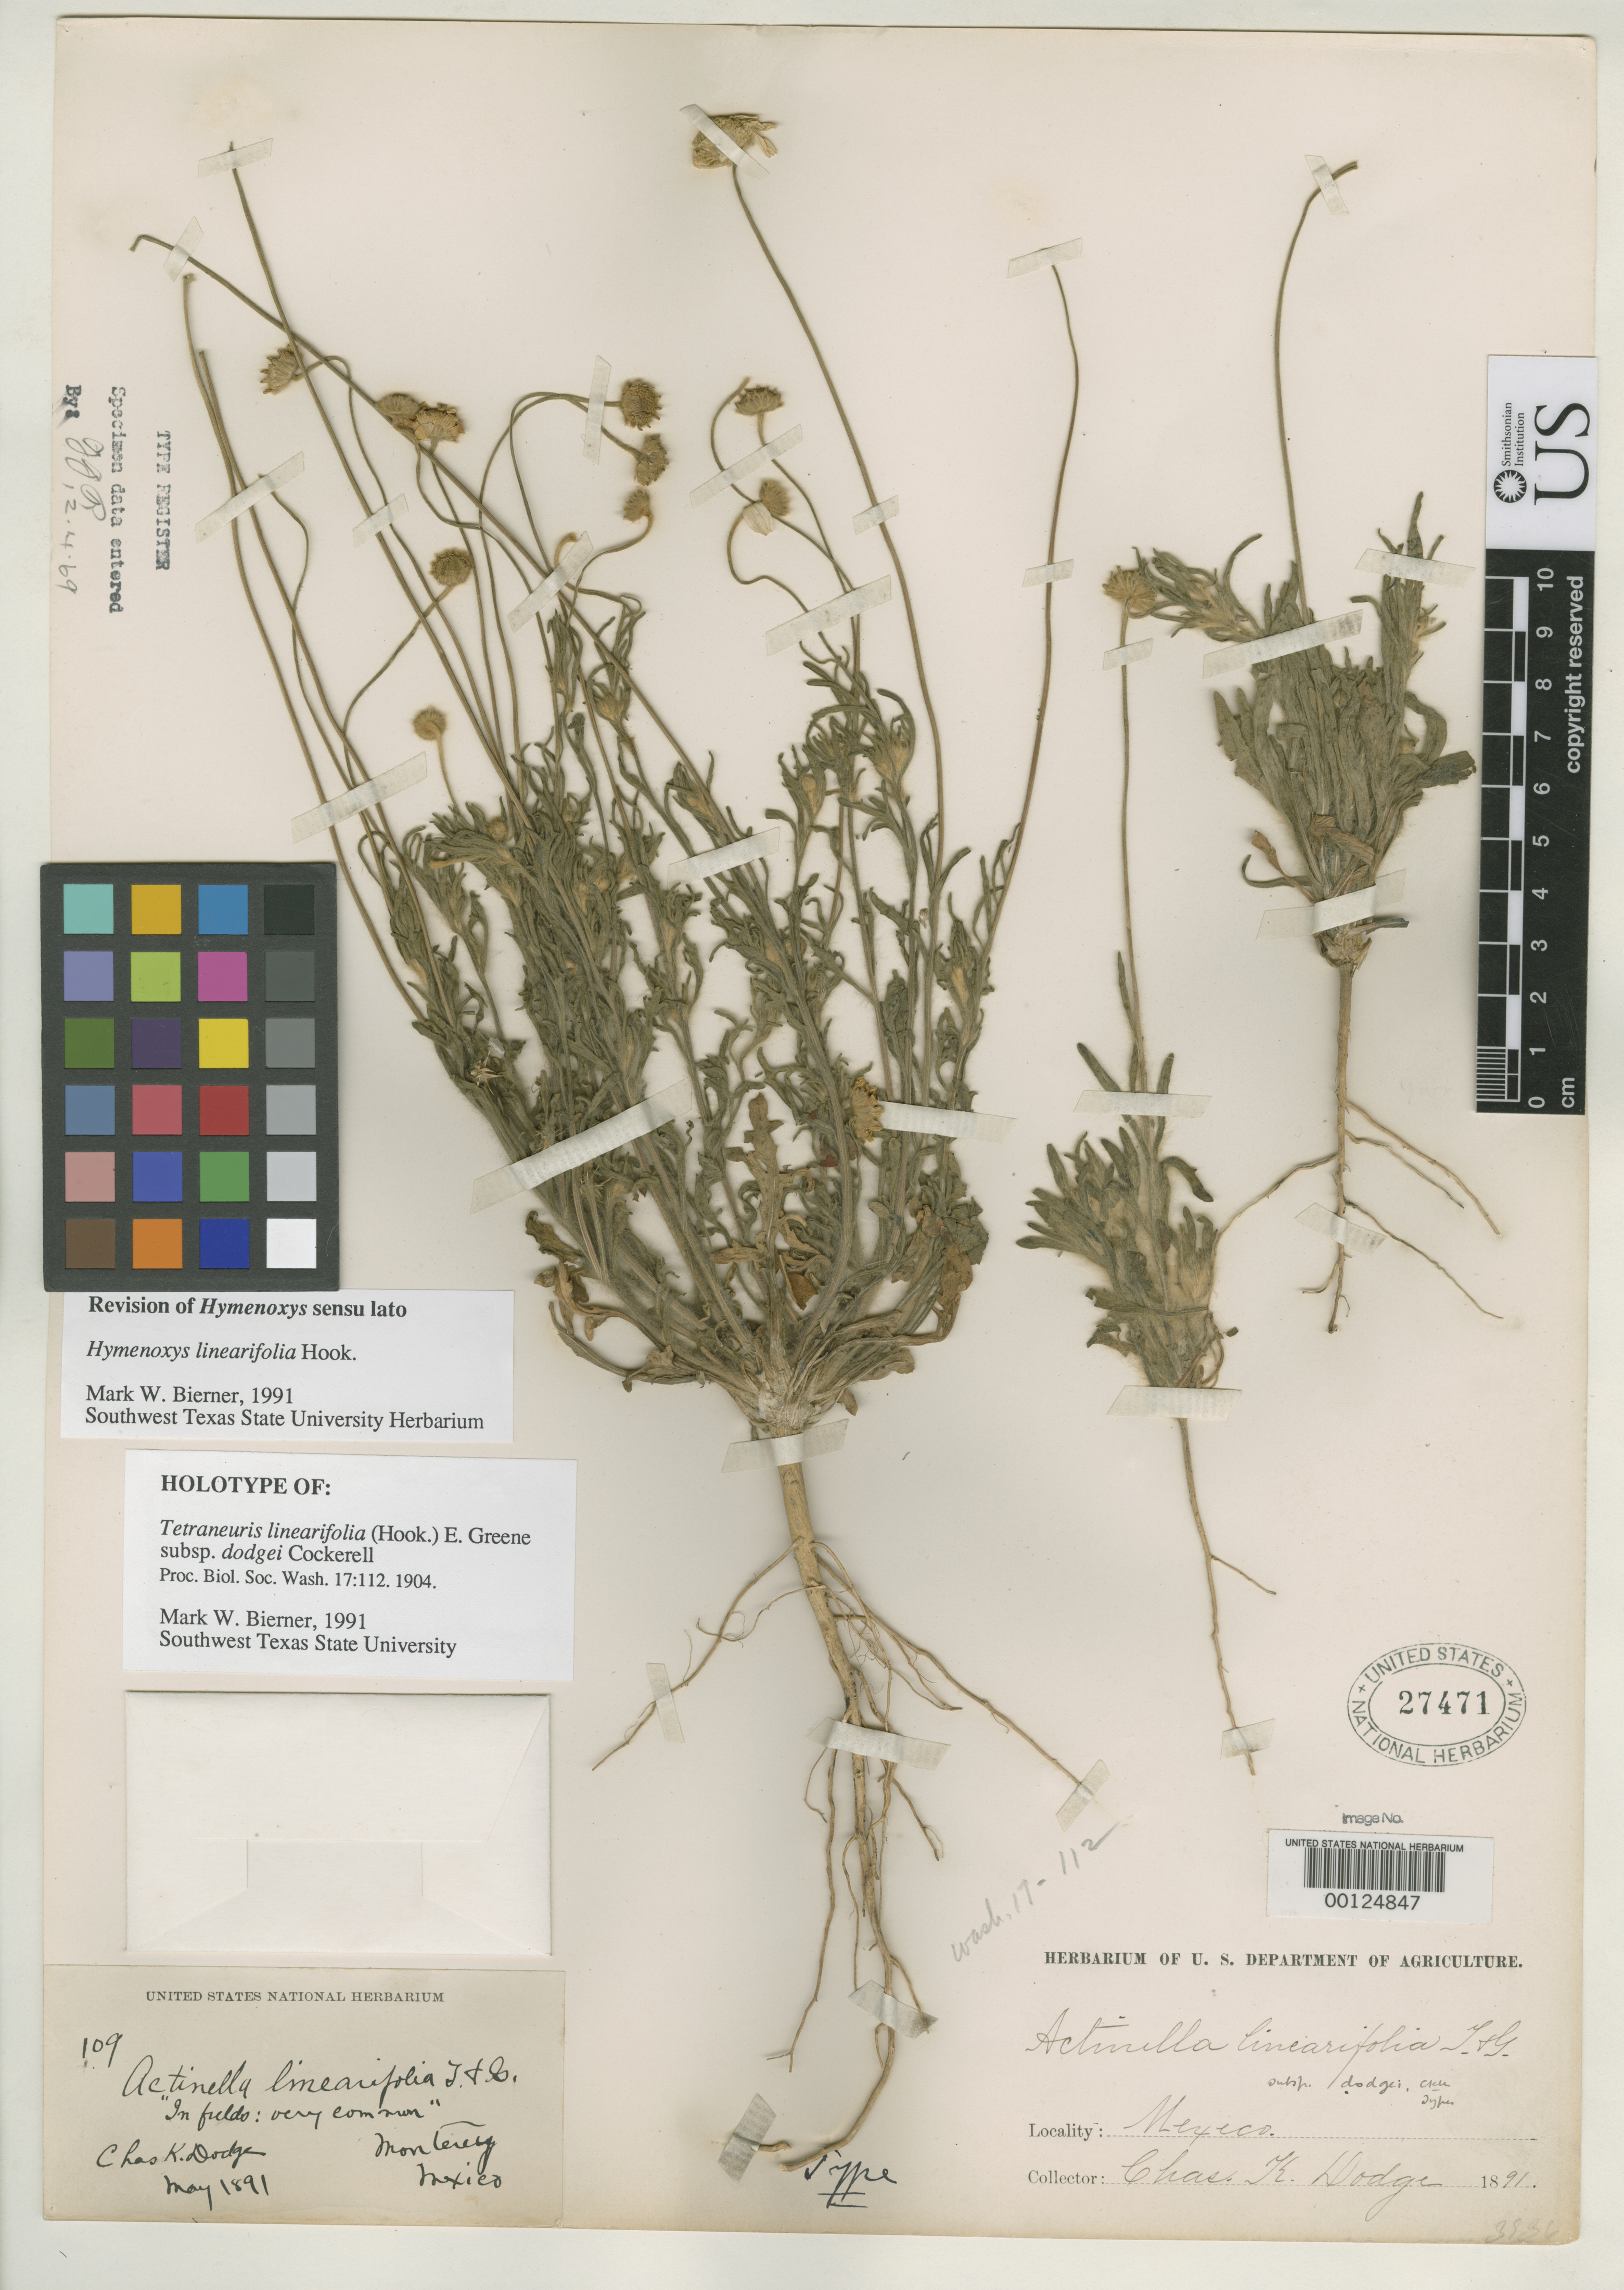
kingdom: Plantae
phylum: Tracheophyta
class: Magnoliopsida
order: Asterales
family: Asteraceae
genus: Tetraneuris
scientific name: Tetraneuris linearifolia subsp. dodgei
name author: Cockerell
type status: Holotype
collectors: C. K. Dodge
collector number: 109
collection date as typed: May 1891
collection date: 1891-05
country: Mexico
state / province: Nuevo León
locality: Monterrey.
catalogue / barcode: US 27471